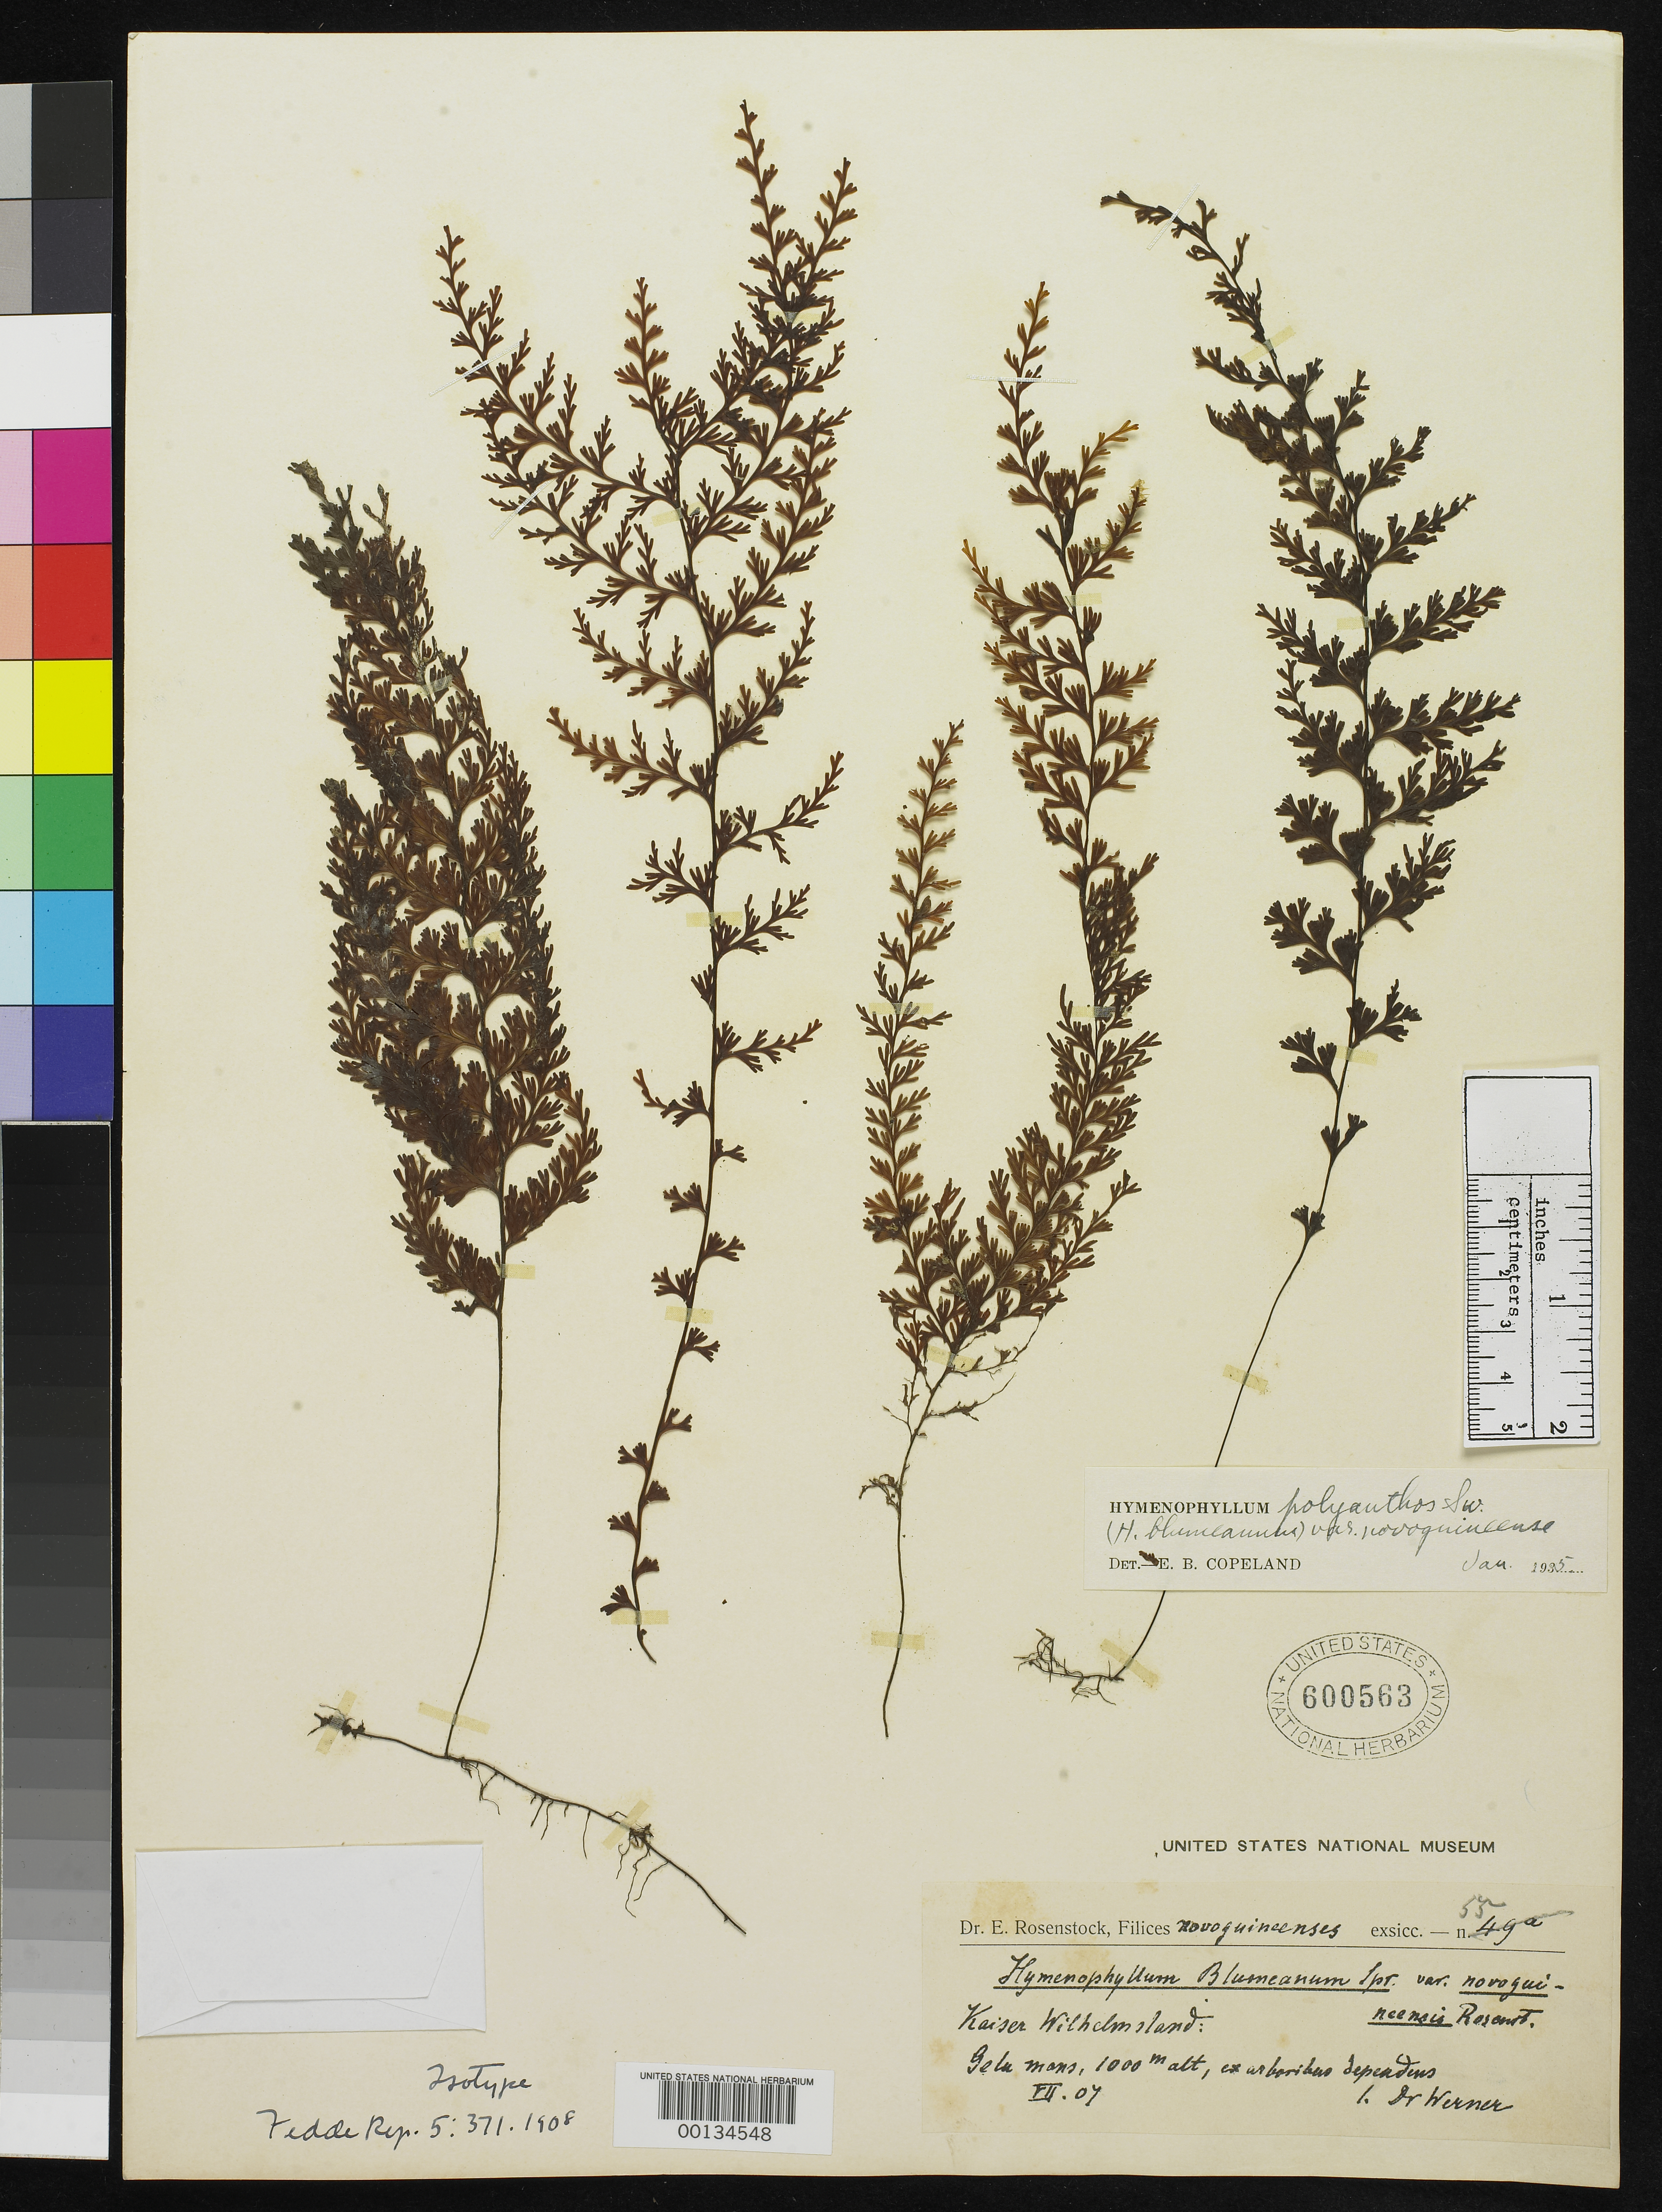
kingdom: Plantae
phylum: Tracheophyta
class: Polypodiopsida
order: Hymenophyllales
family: Hymenophyllaceae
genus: Hymenophyllum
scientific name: Hymenophyllum blumeanum var. novoguineensis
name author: Rosenst.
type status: Type Collection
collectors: K. Werner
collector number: Rosenstock Exs. 55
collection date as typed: Jul 1907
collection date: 1907-07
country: Papua New Guinea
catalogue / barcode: US 600563